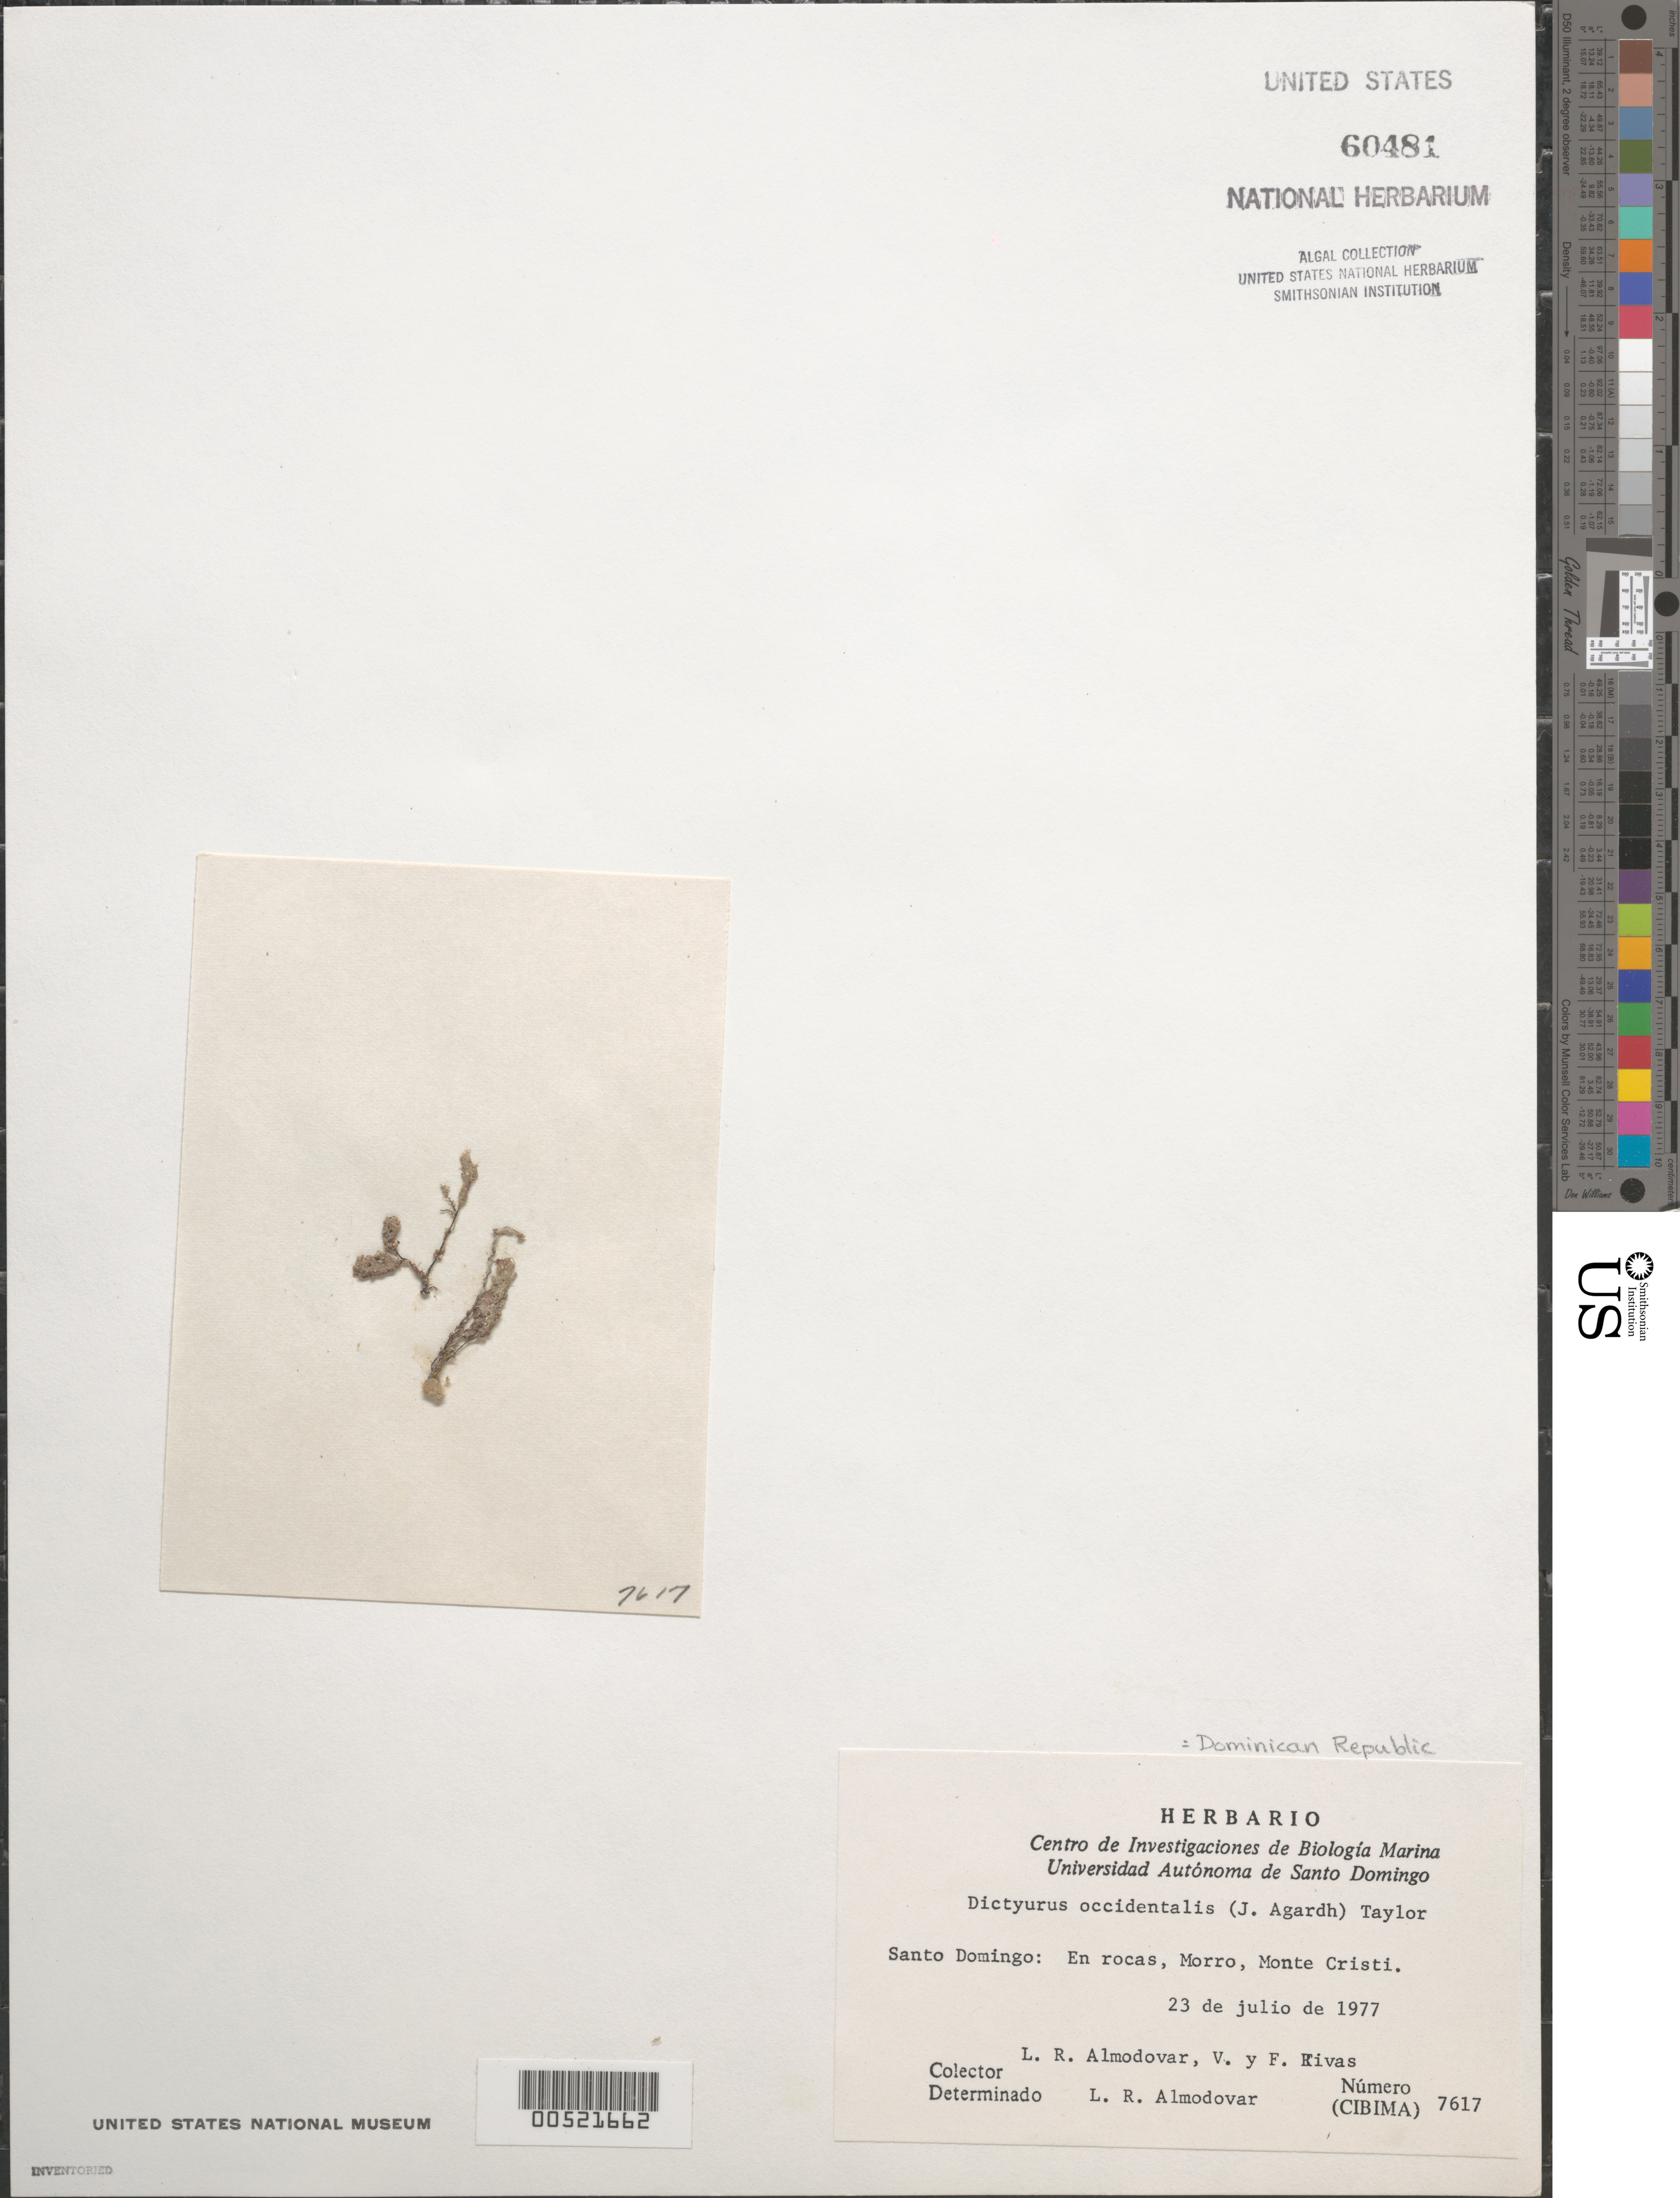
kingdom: Plantae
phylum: Rhodophyta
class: Florideophyceae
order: Ceramiales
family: Dasyaceae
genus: Dictyurus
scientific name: Dictyurus occidentalis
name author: J. Agardh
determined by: Almodovar, L. R.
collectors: L. Almodovar, V. Rivas & F. Rivas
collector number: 7617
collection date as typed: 23 Jul 1977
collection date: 1977-07-23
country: Dominican Republic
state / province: Monte Cristi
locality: Morro, monte cristi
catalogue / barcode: US 60481